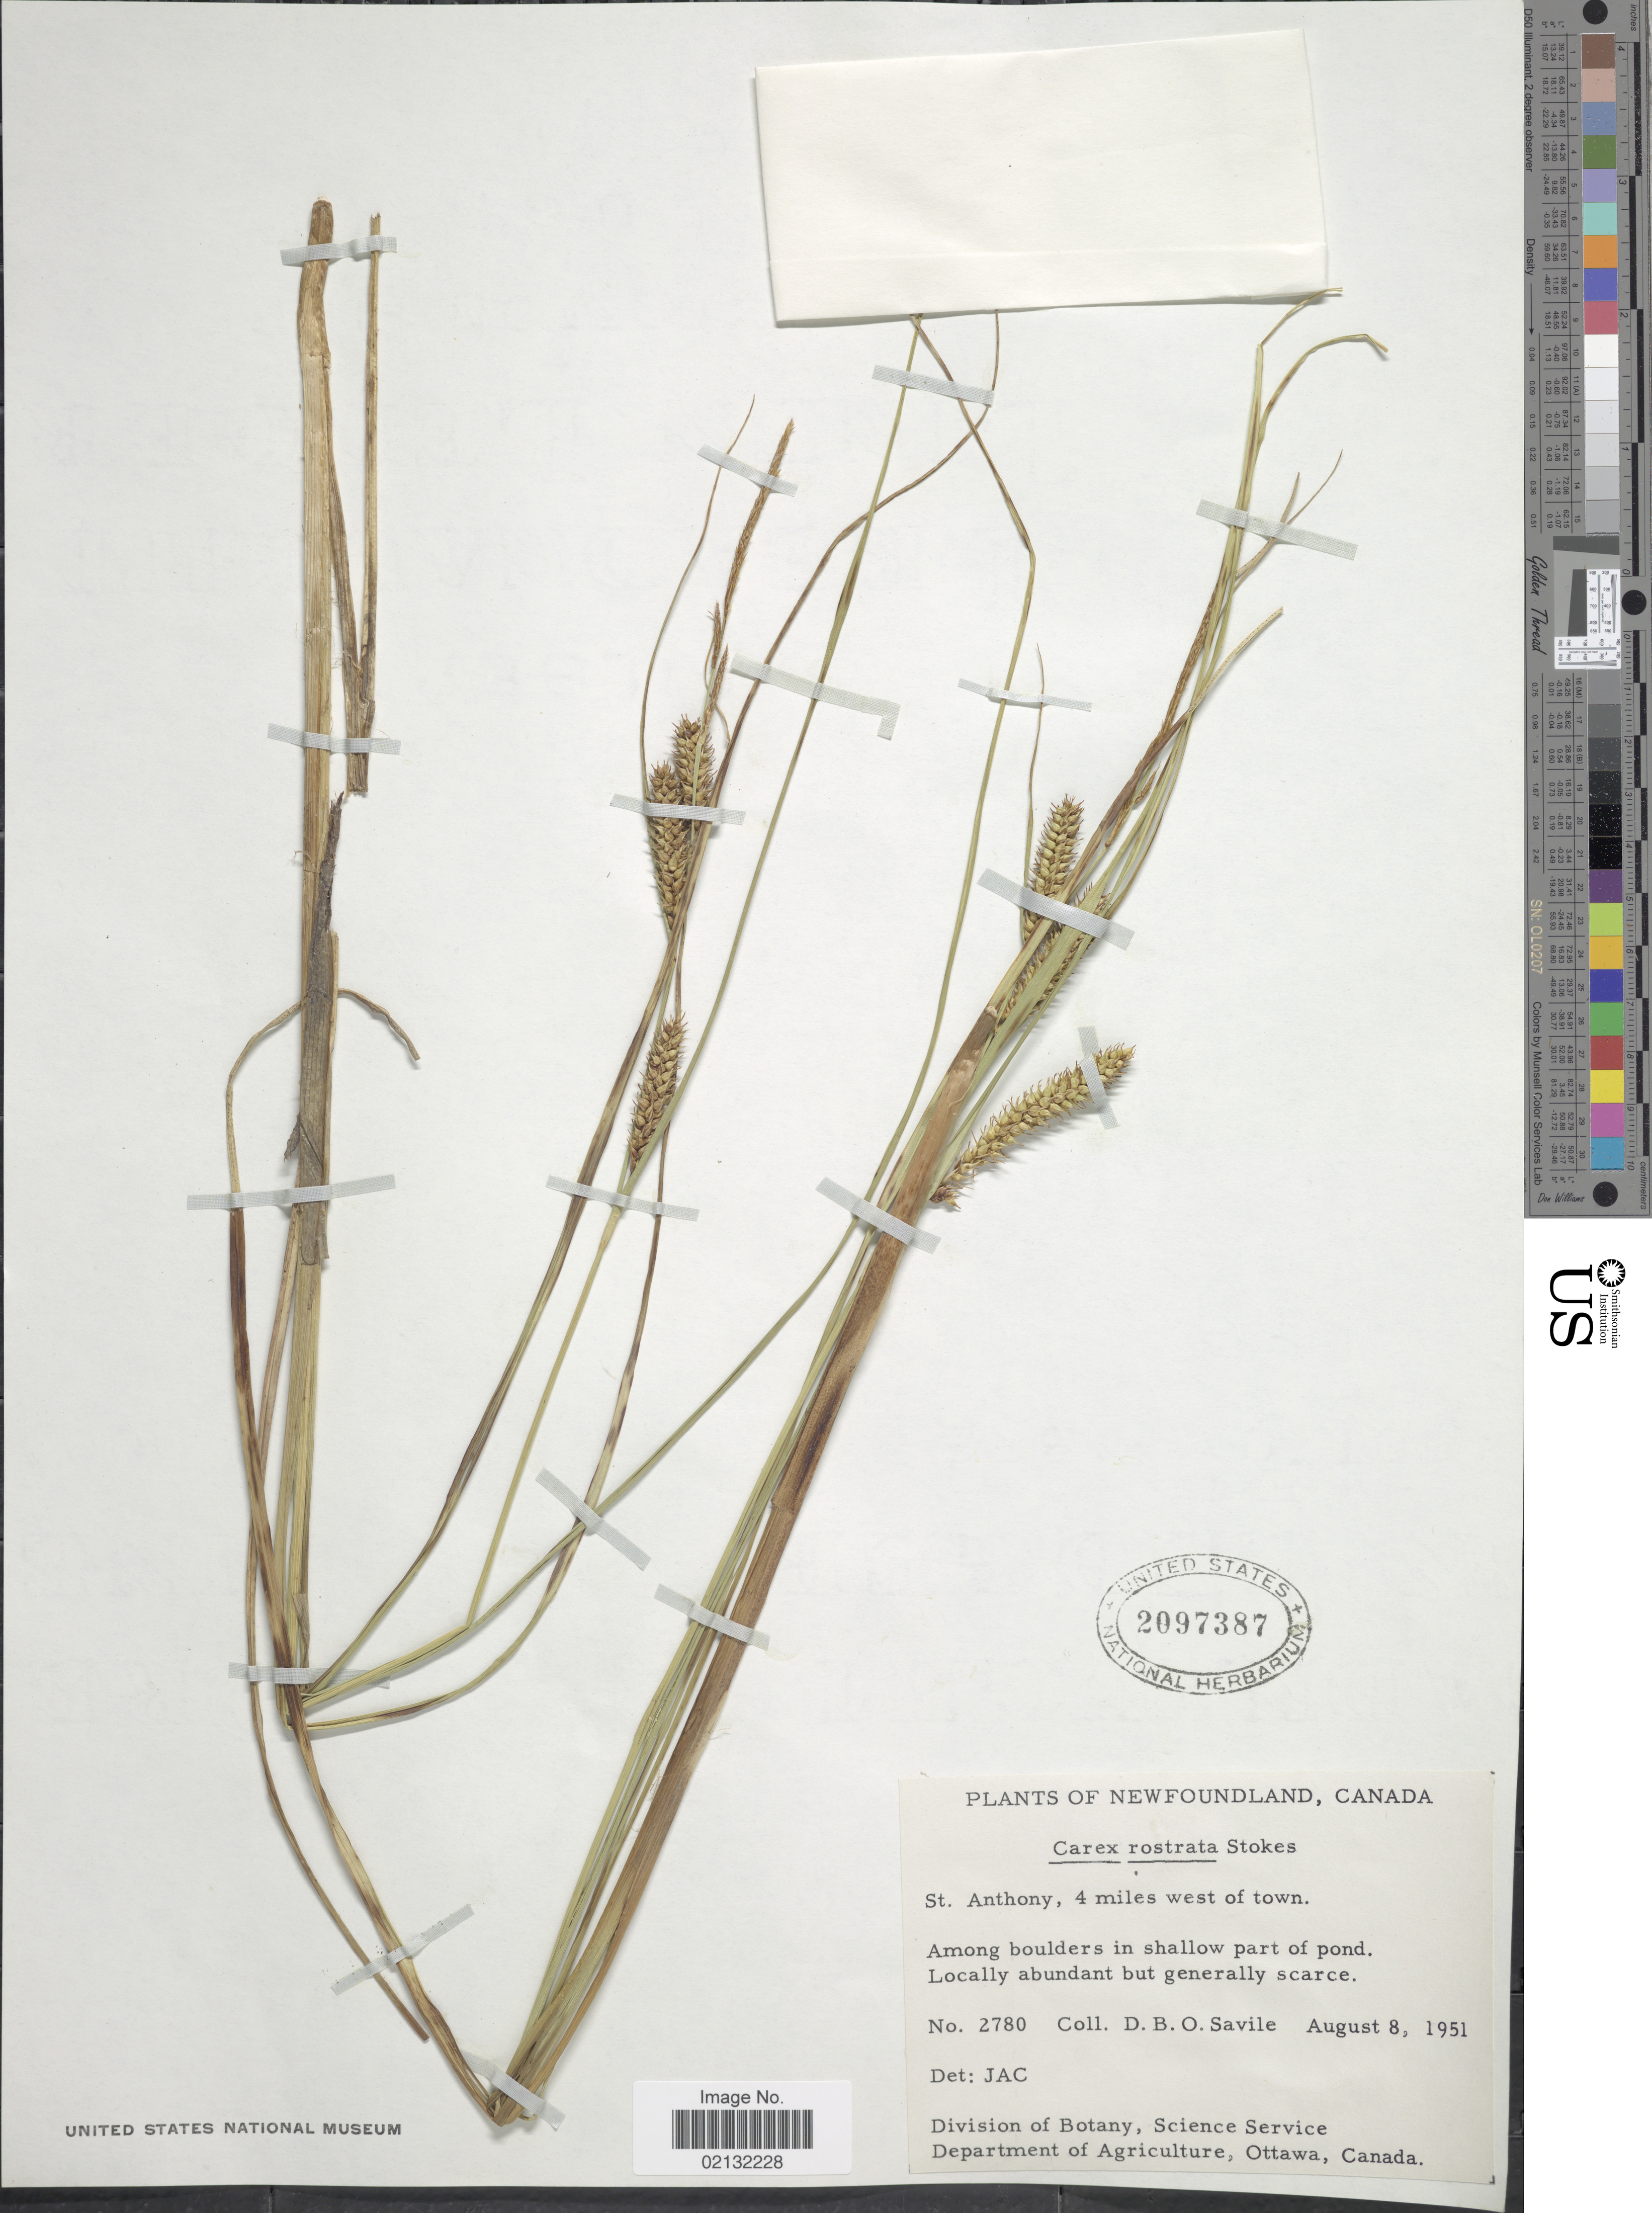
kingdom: Plantae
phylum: Tracheophyta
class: Liliopsida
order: Poales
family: Cyperaceae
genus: Carex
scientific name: Carex rostrata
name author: Stokes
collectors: D. Savile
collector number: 2780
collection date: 1951-08-08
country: Canada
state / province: Newfoundland and Labrador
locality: St. Anthony, 4 miles west of town, among boulders in shallow part of pond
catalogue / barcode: US 2097387